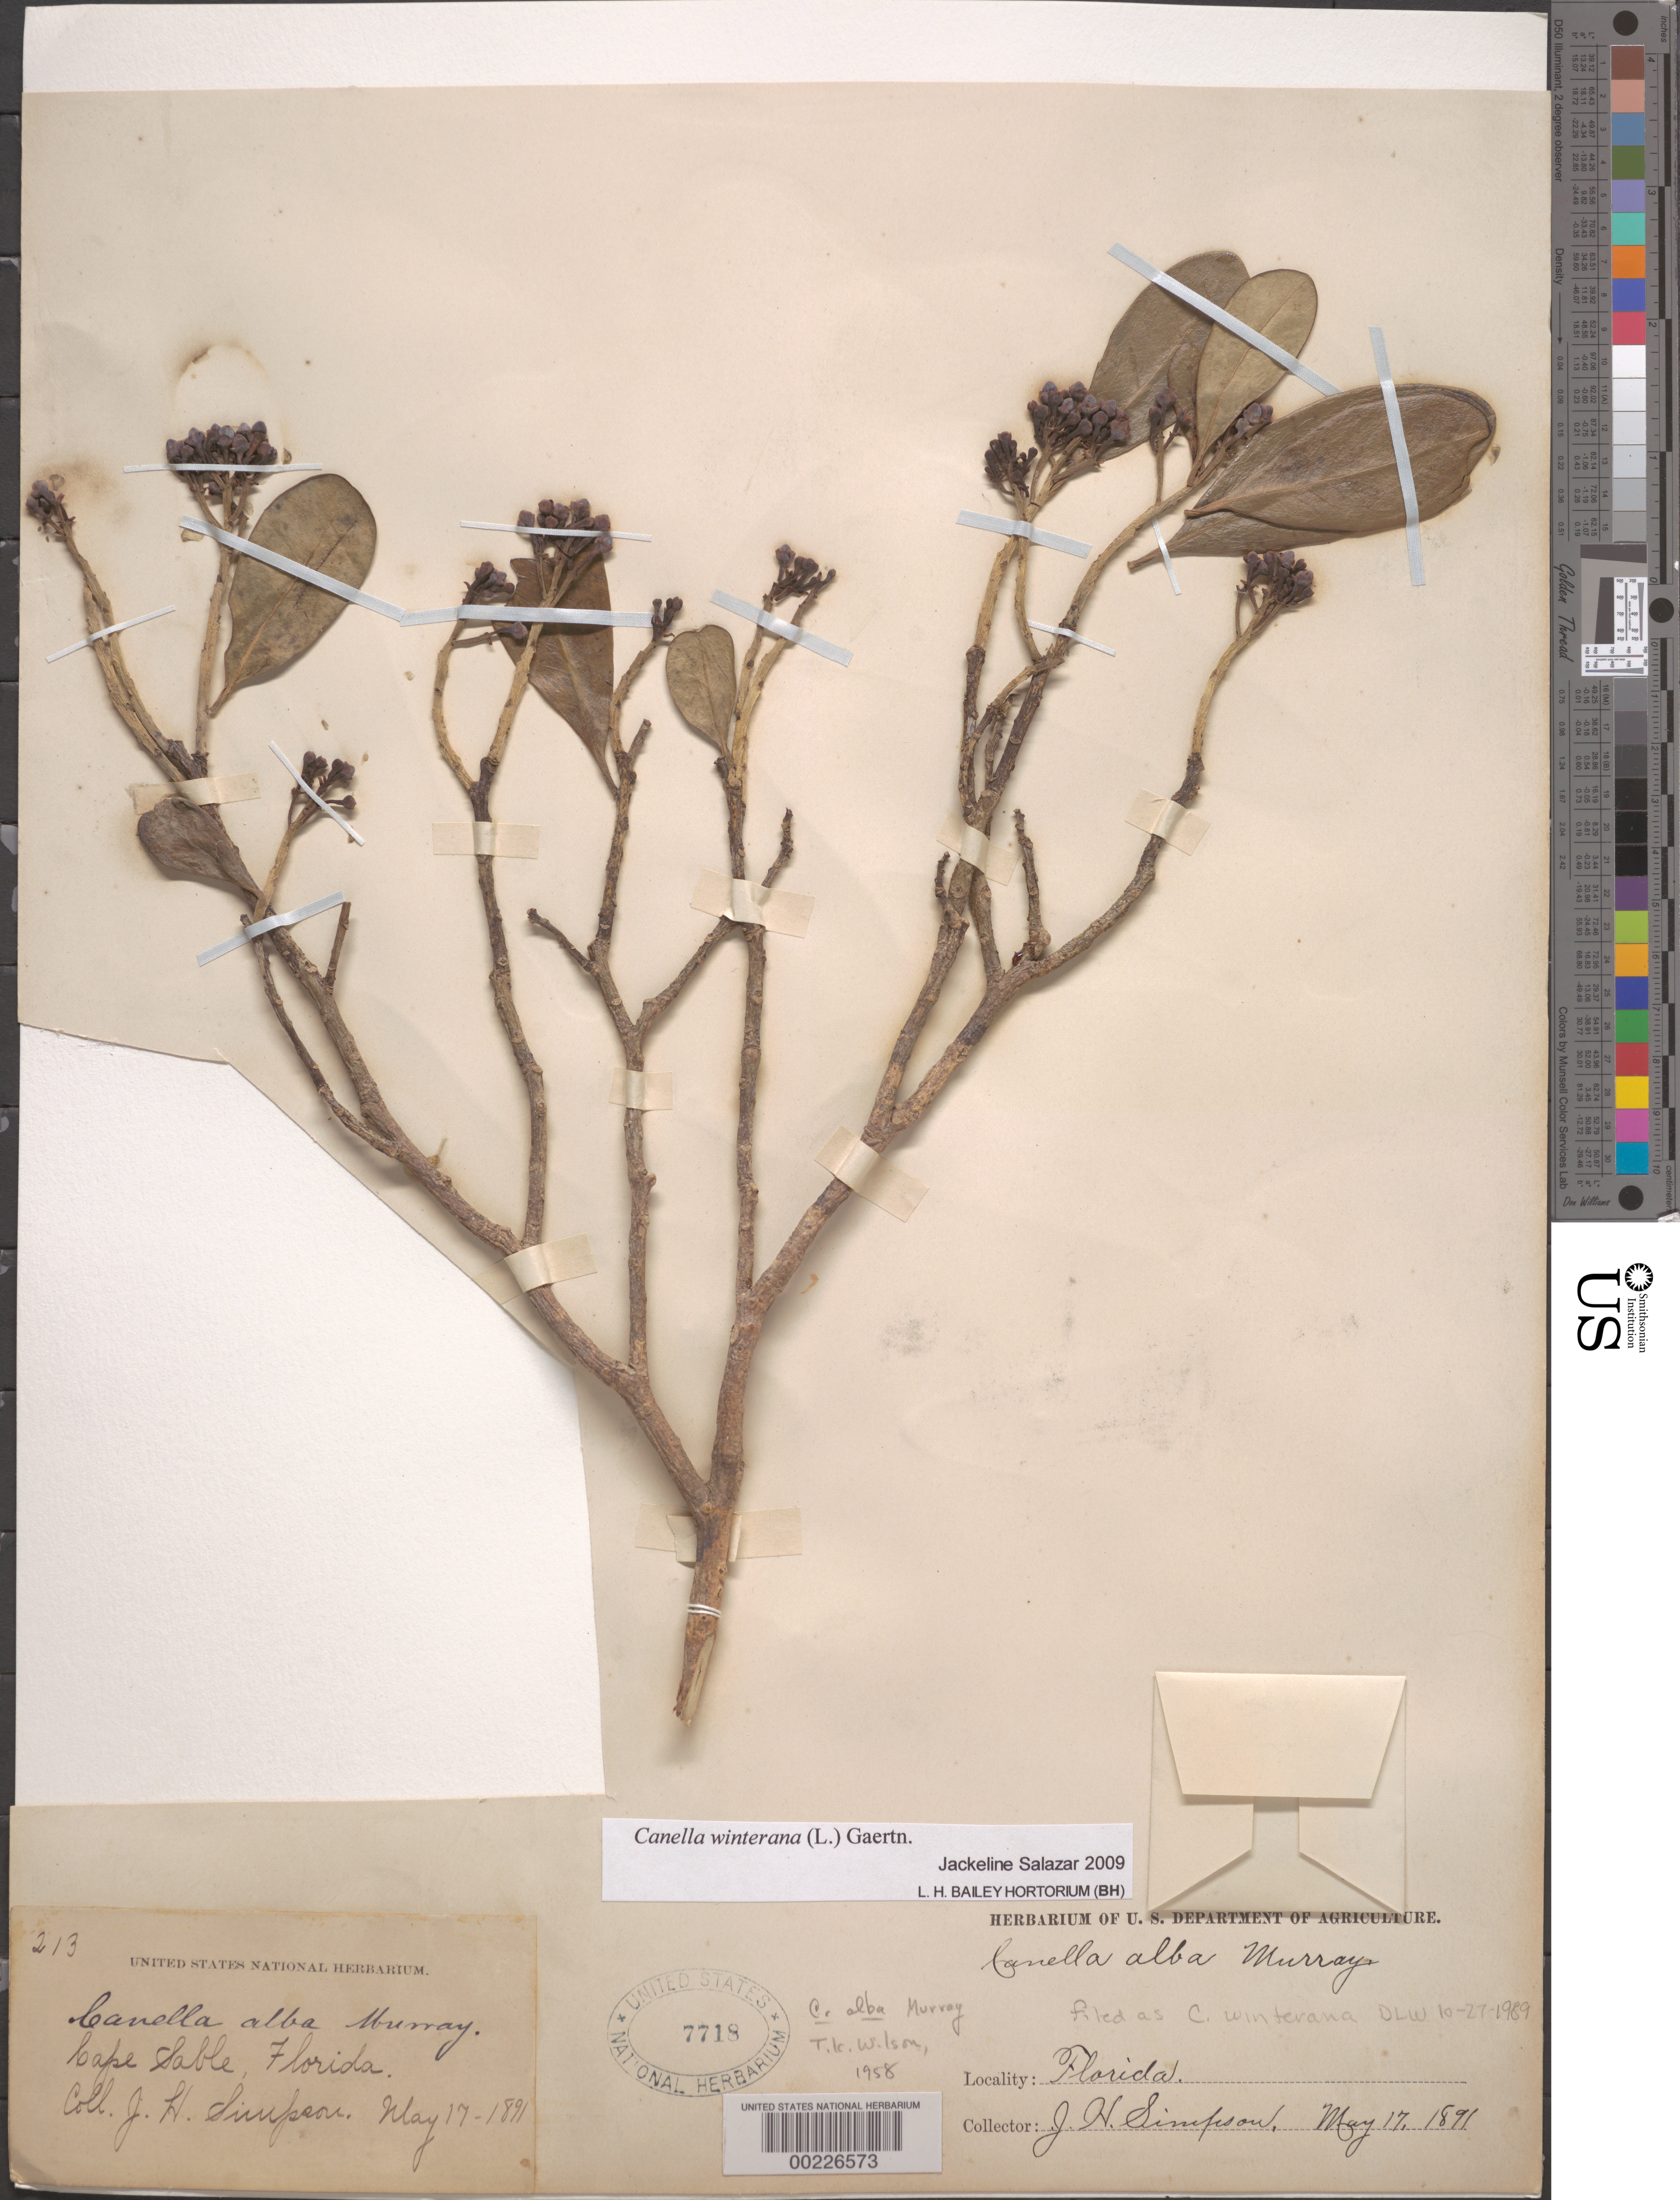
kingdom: Plantae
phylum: Tracheophyta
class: Magnoliopsida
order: Canellales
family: Canellaceae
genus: Canella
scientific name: Canella winterana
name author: (L.) Gaertn.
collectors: J. H. Simpson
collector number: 213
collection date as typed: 17 May 1891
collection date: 1891-05-17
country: United States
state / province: Florida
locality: Cape sable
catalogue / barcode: US 7718